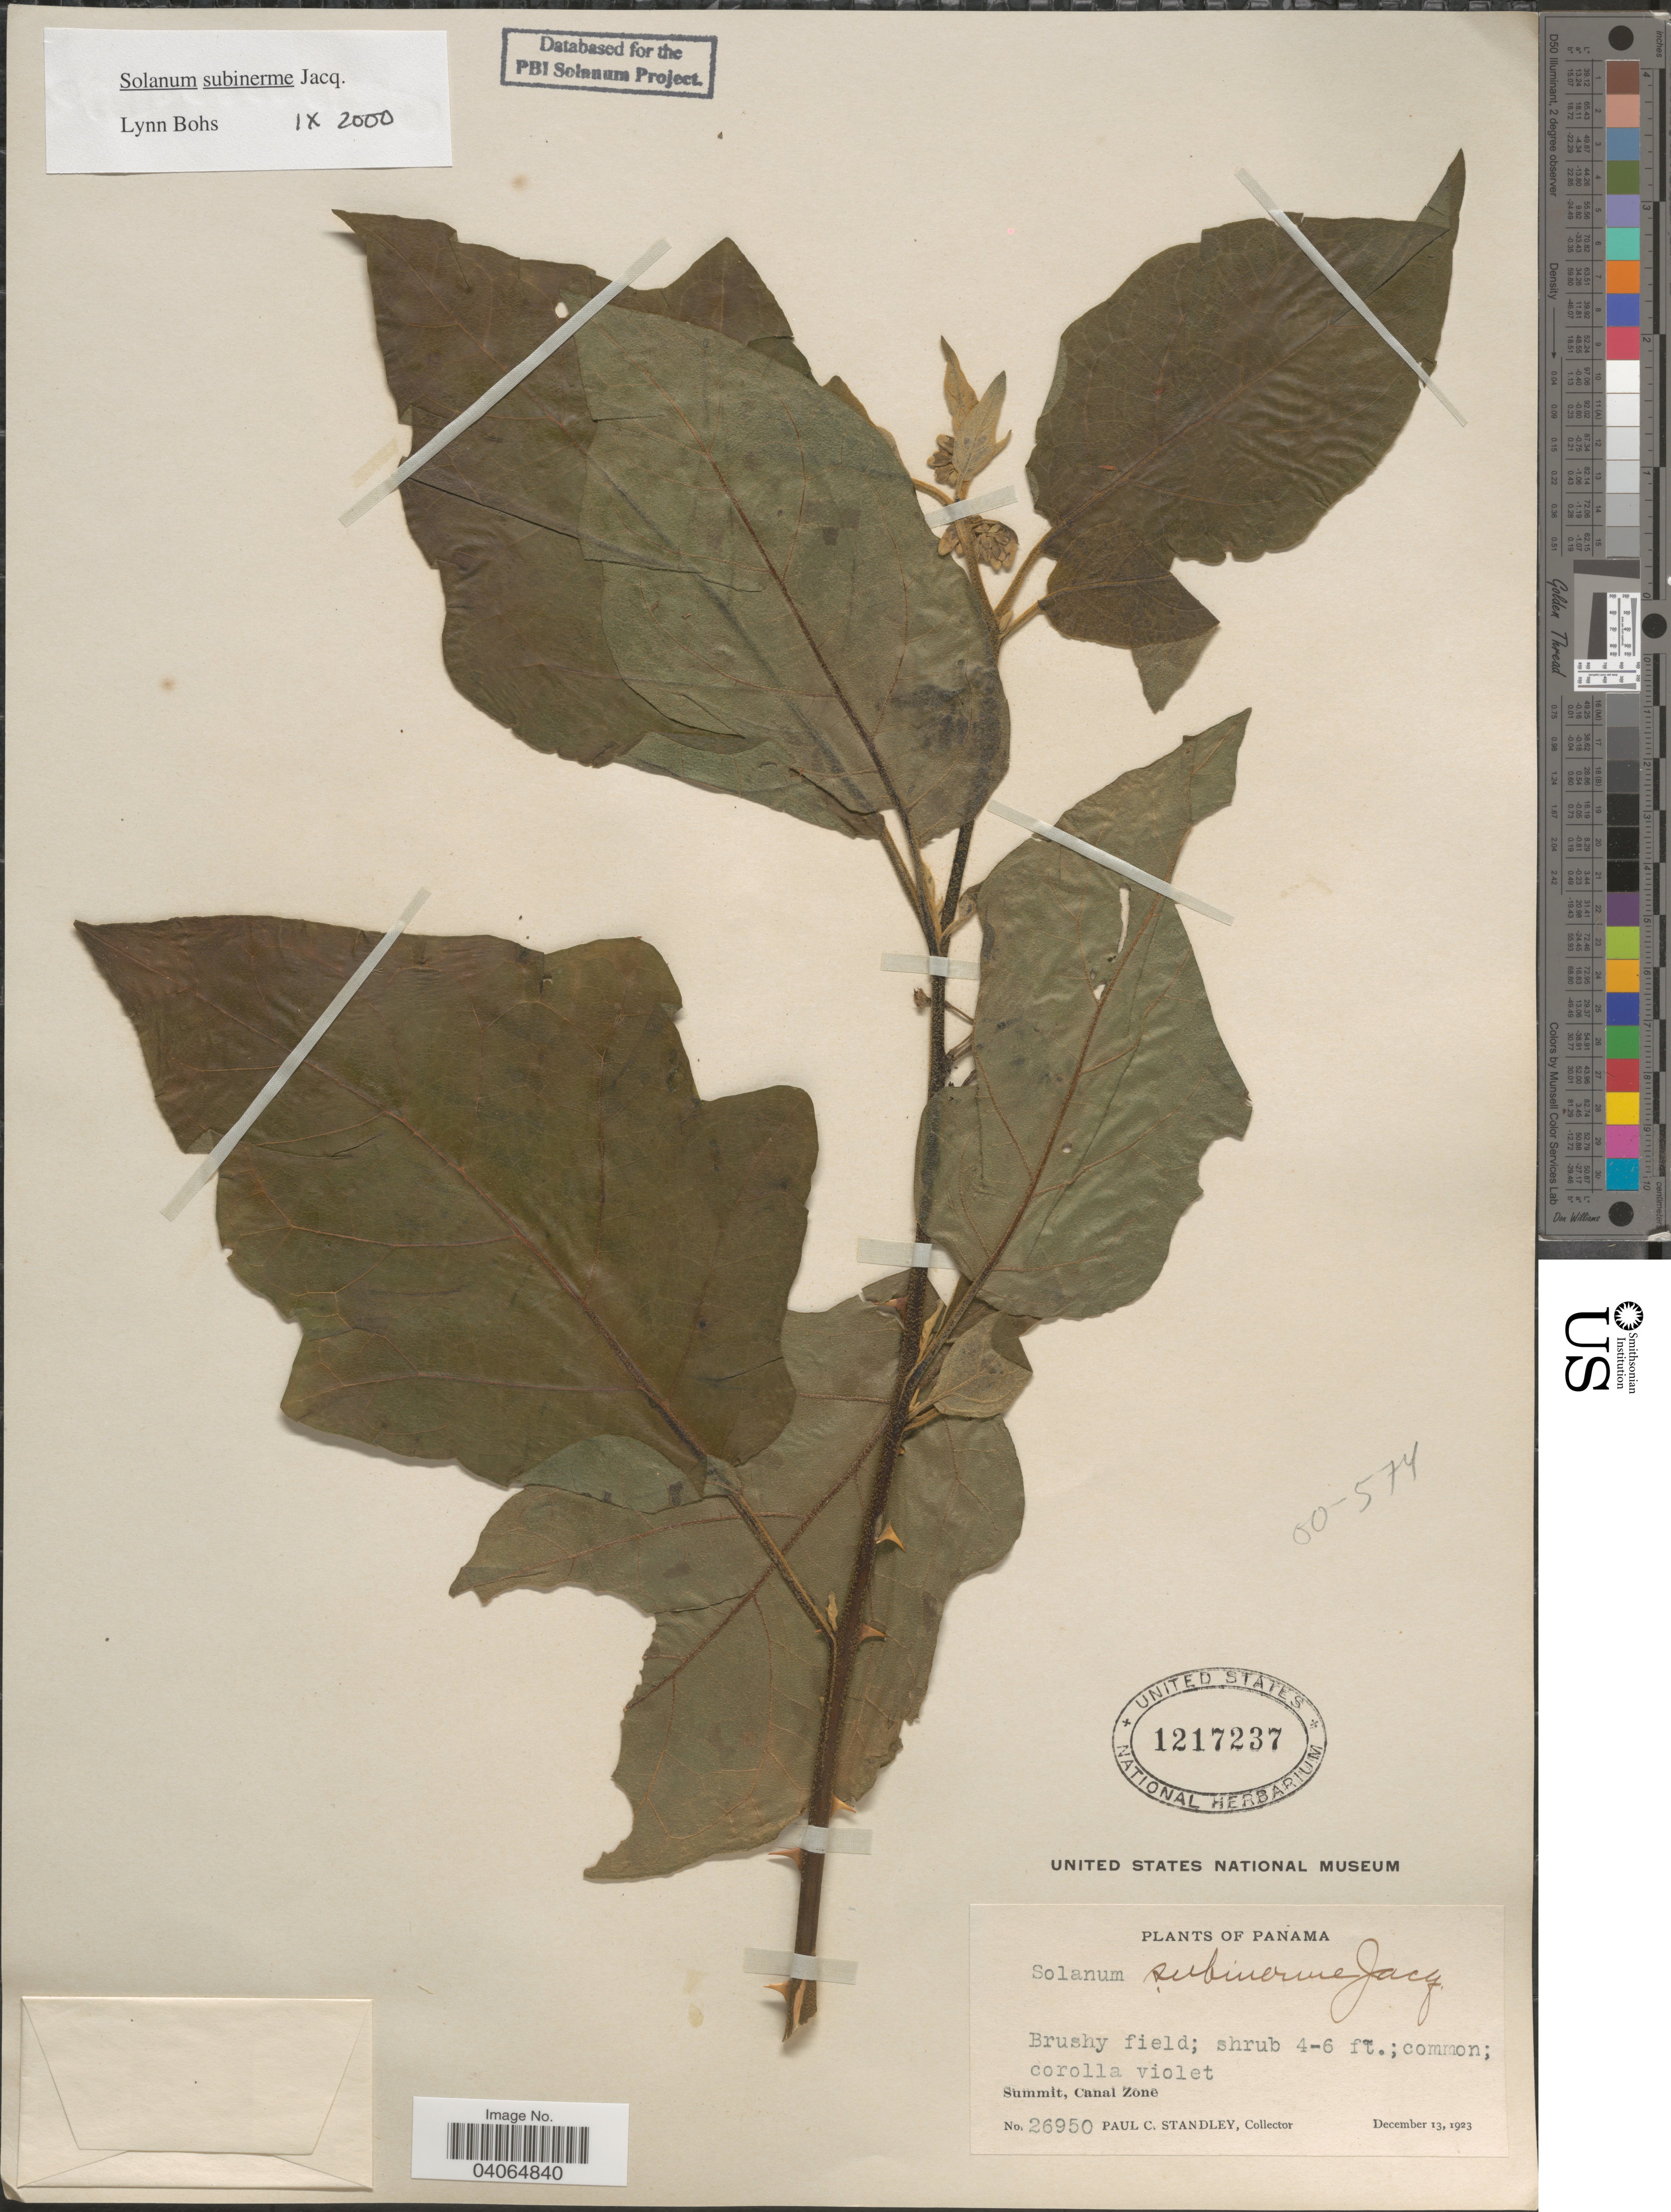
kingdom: Plantae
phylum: Tracheophyta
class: Magnoliopsida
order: Solanales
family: Solanaceae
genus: Solanum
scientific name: Solanum subinerme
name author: Jacq.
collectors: P. C. Standley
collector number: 26950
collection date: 1923-12-13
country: Panama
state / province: Colón / Panamá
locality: Summit, Canal Zone.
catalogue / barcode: US 1217237